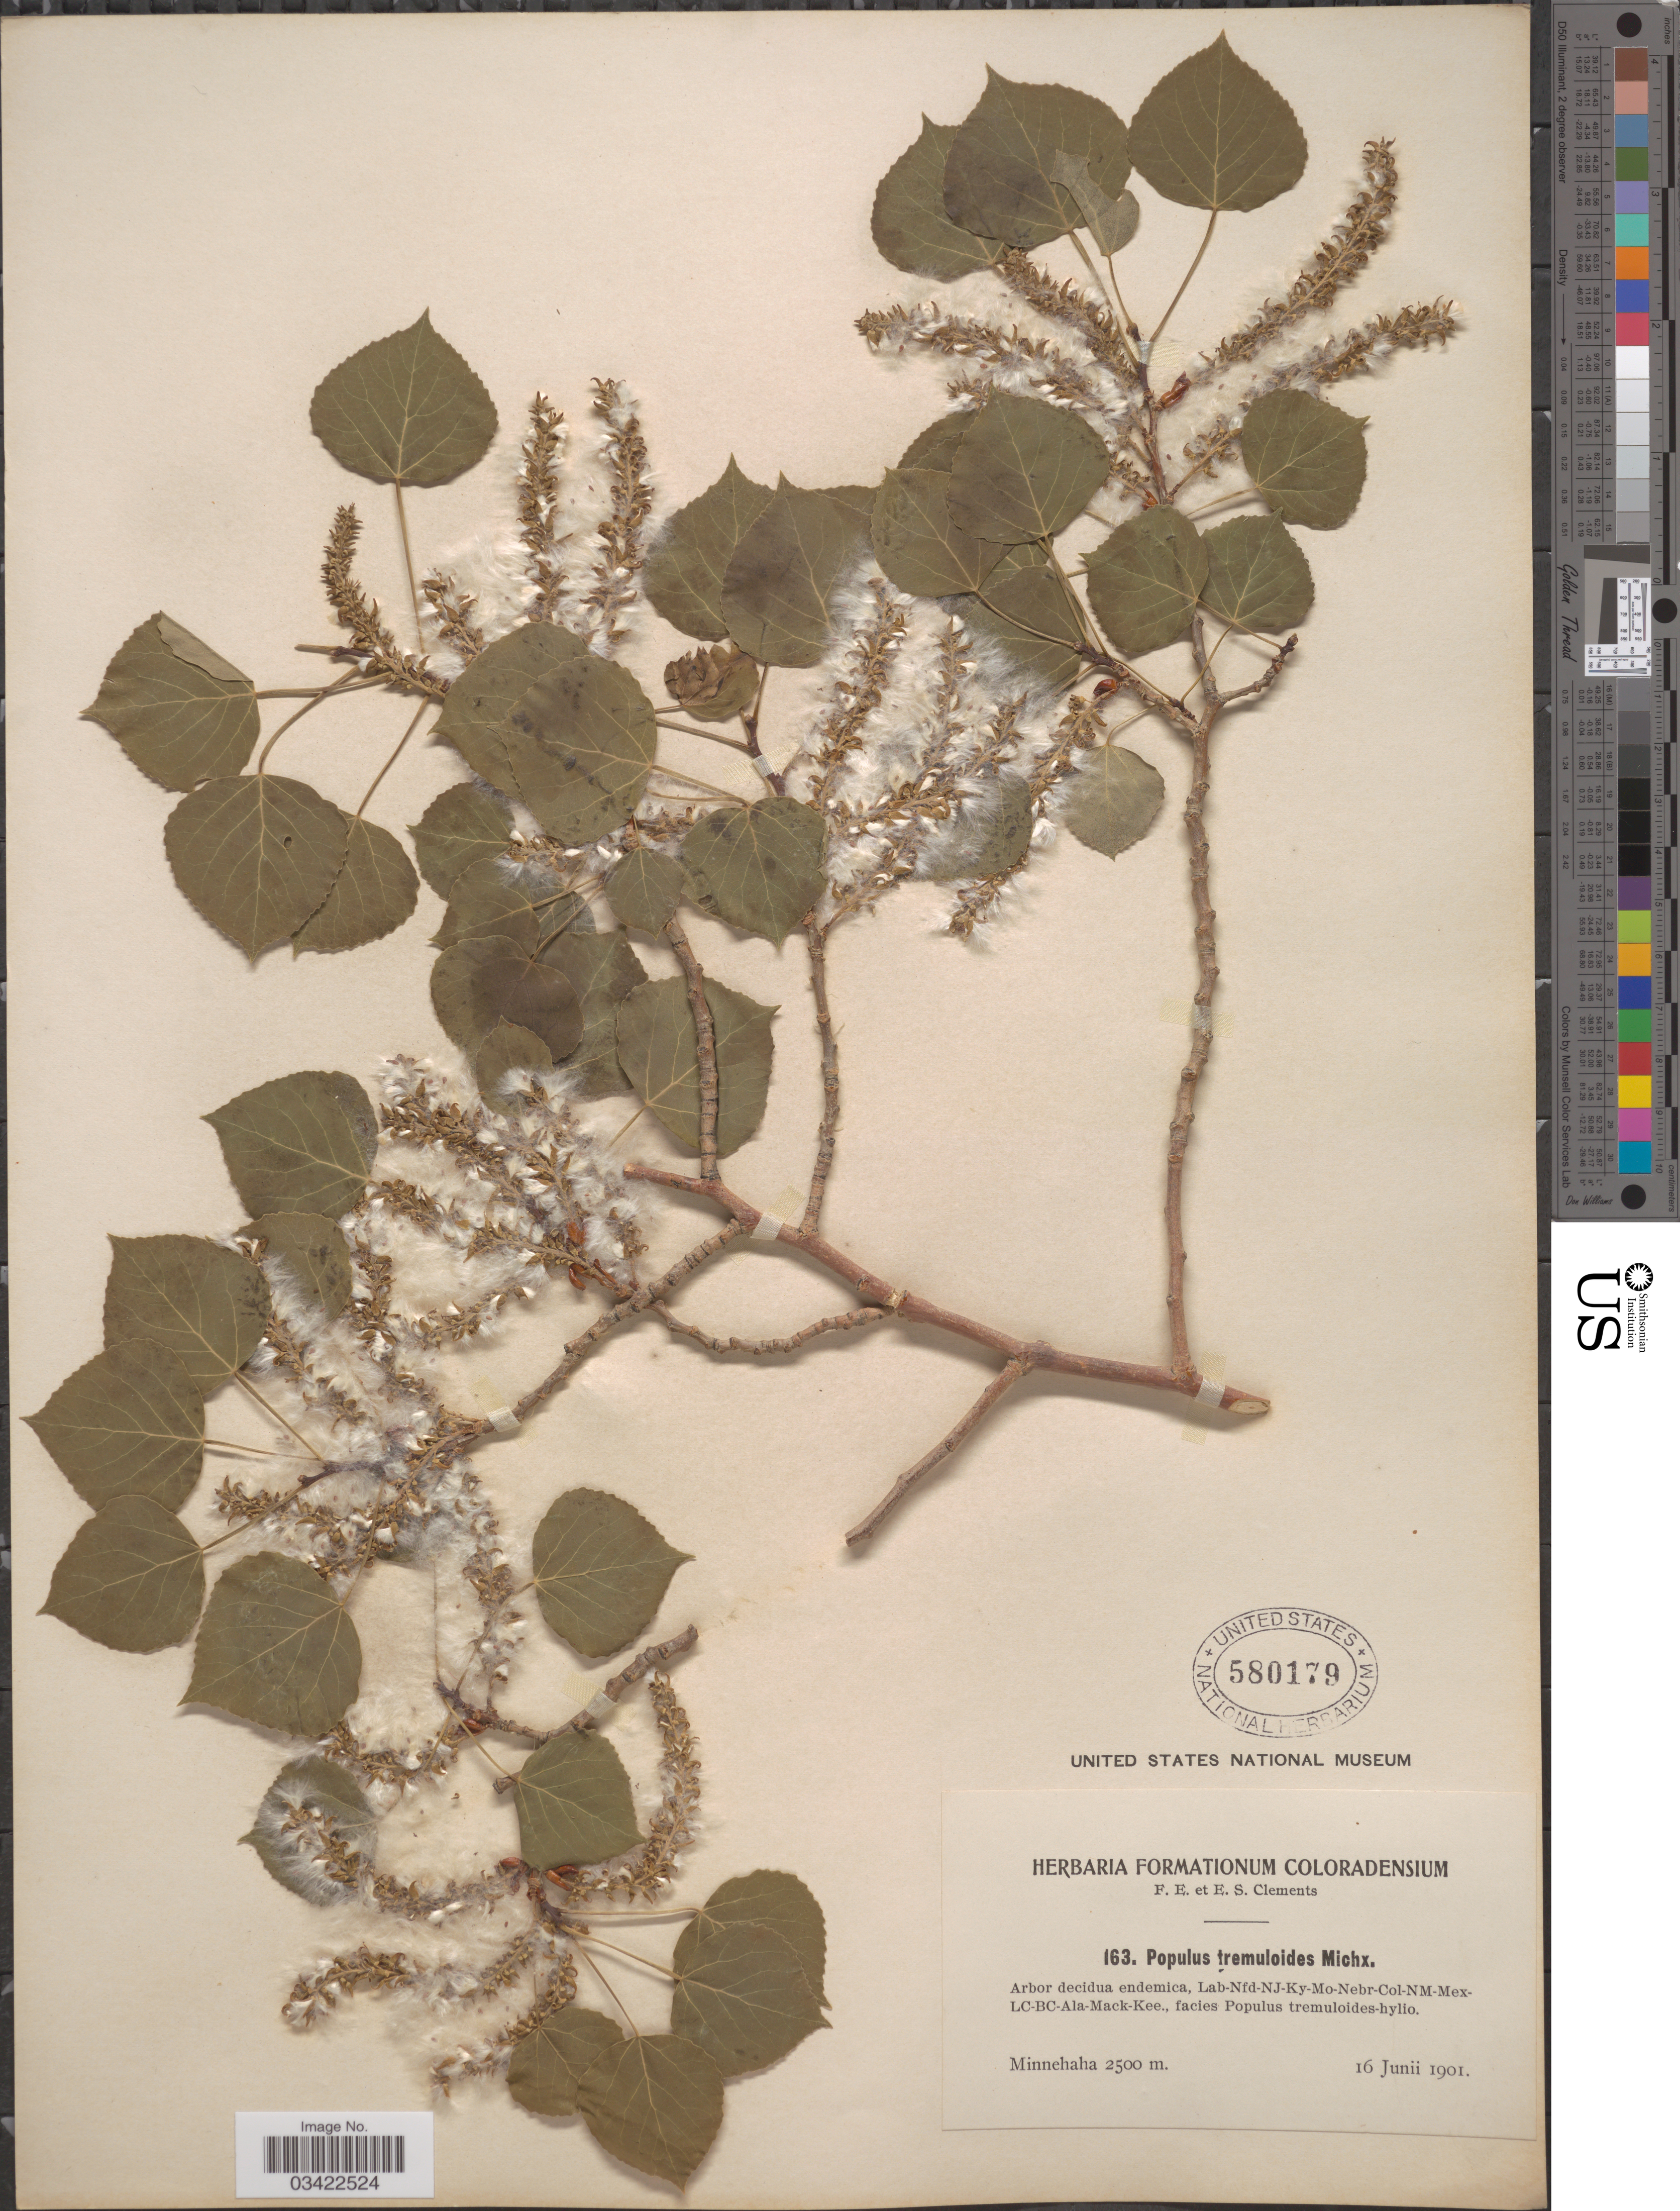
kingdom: Plantae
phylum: Tracheophyta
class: Magnoliopsida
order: Malpighiales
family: Salicaceae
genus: Populus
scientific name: Populus tremuloides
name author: Michx.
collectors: F. E. Clements & E. S. Clements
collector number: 163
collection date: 1901-06-16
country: United States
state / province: Colorado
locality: Minnehaha.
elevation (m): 2500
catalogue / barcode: US 580179